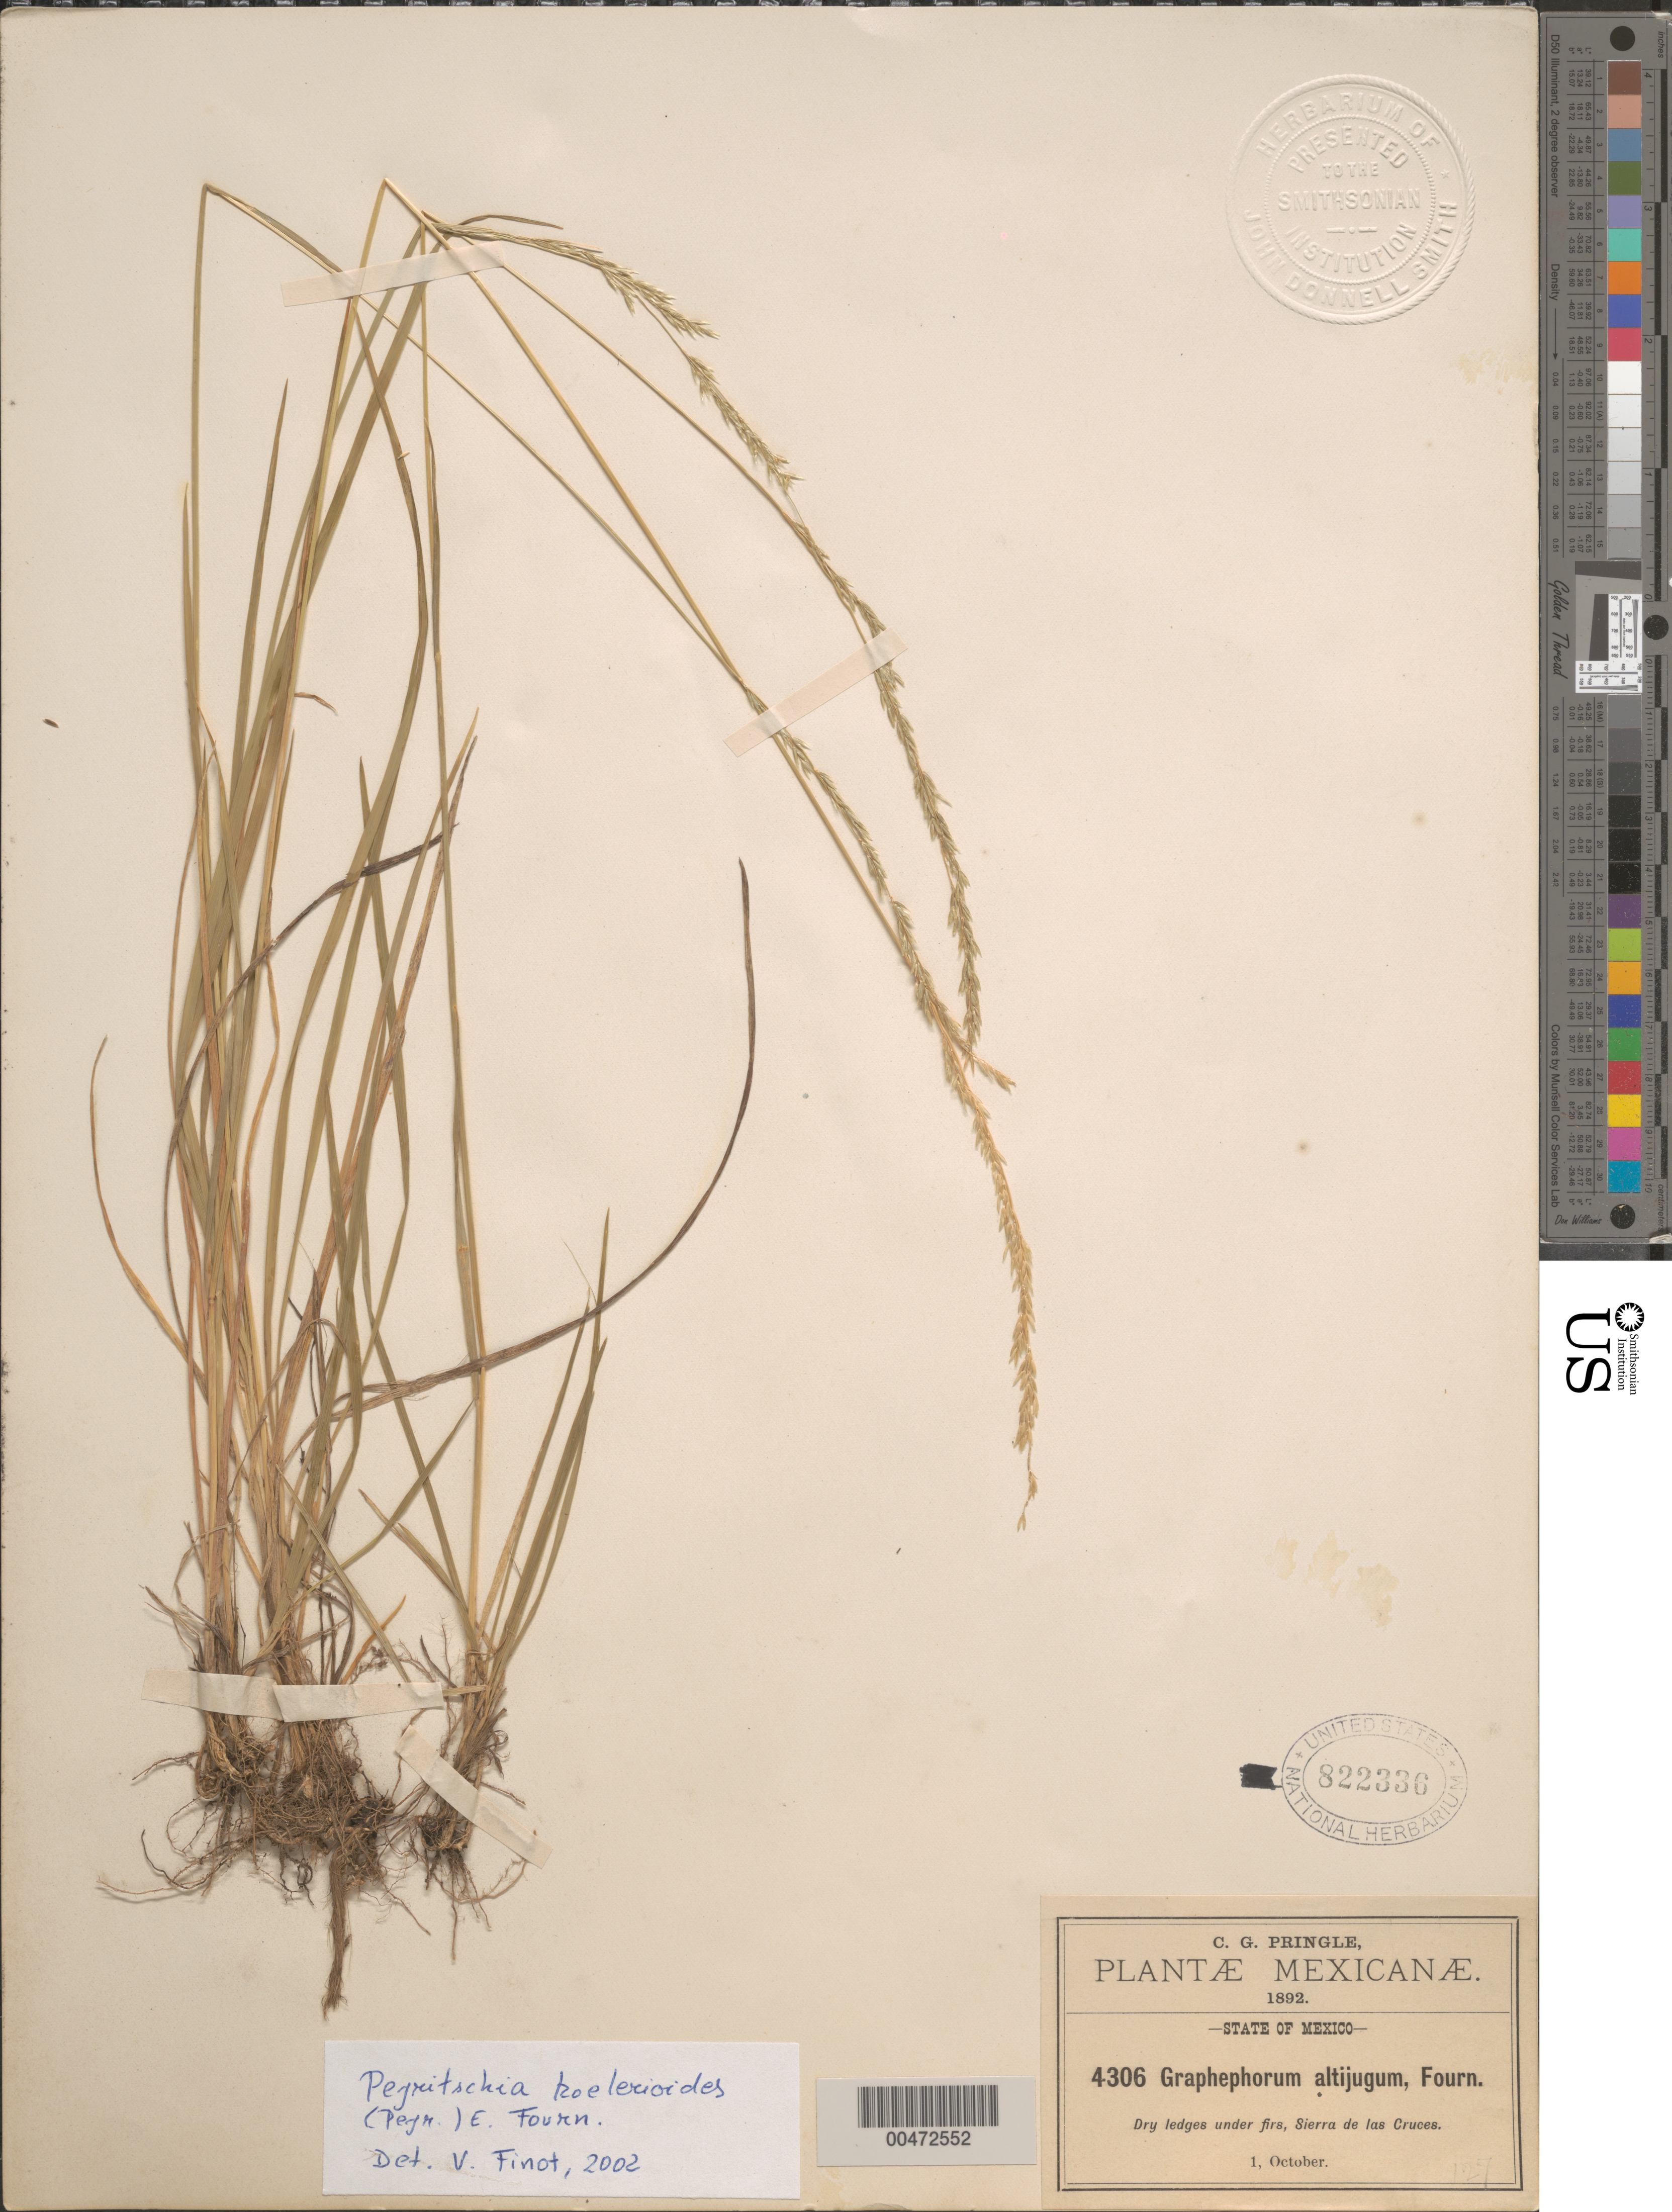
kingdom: Plantae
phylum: Tracheophyta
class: Liliopsida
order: Poales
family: Poaceae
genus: Peyritschia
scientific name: Peyritschia koelerioides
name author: (Peyr.) E. Fourn.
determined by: Finot, V. L.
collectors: C. G. Pringle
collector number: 4306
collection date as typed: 1 Oct 1892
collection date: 1892-10-01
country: Mexico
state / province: México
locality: Sierra de las Cruces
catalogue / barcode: US 822336